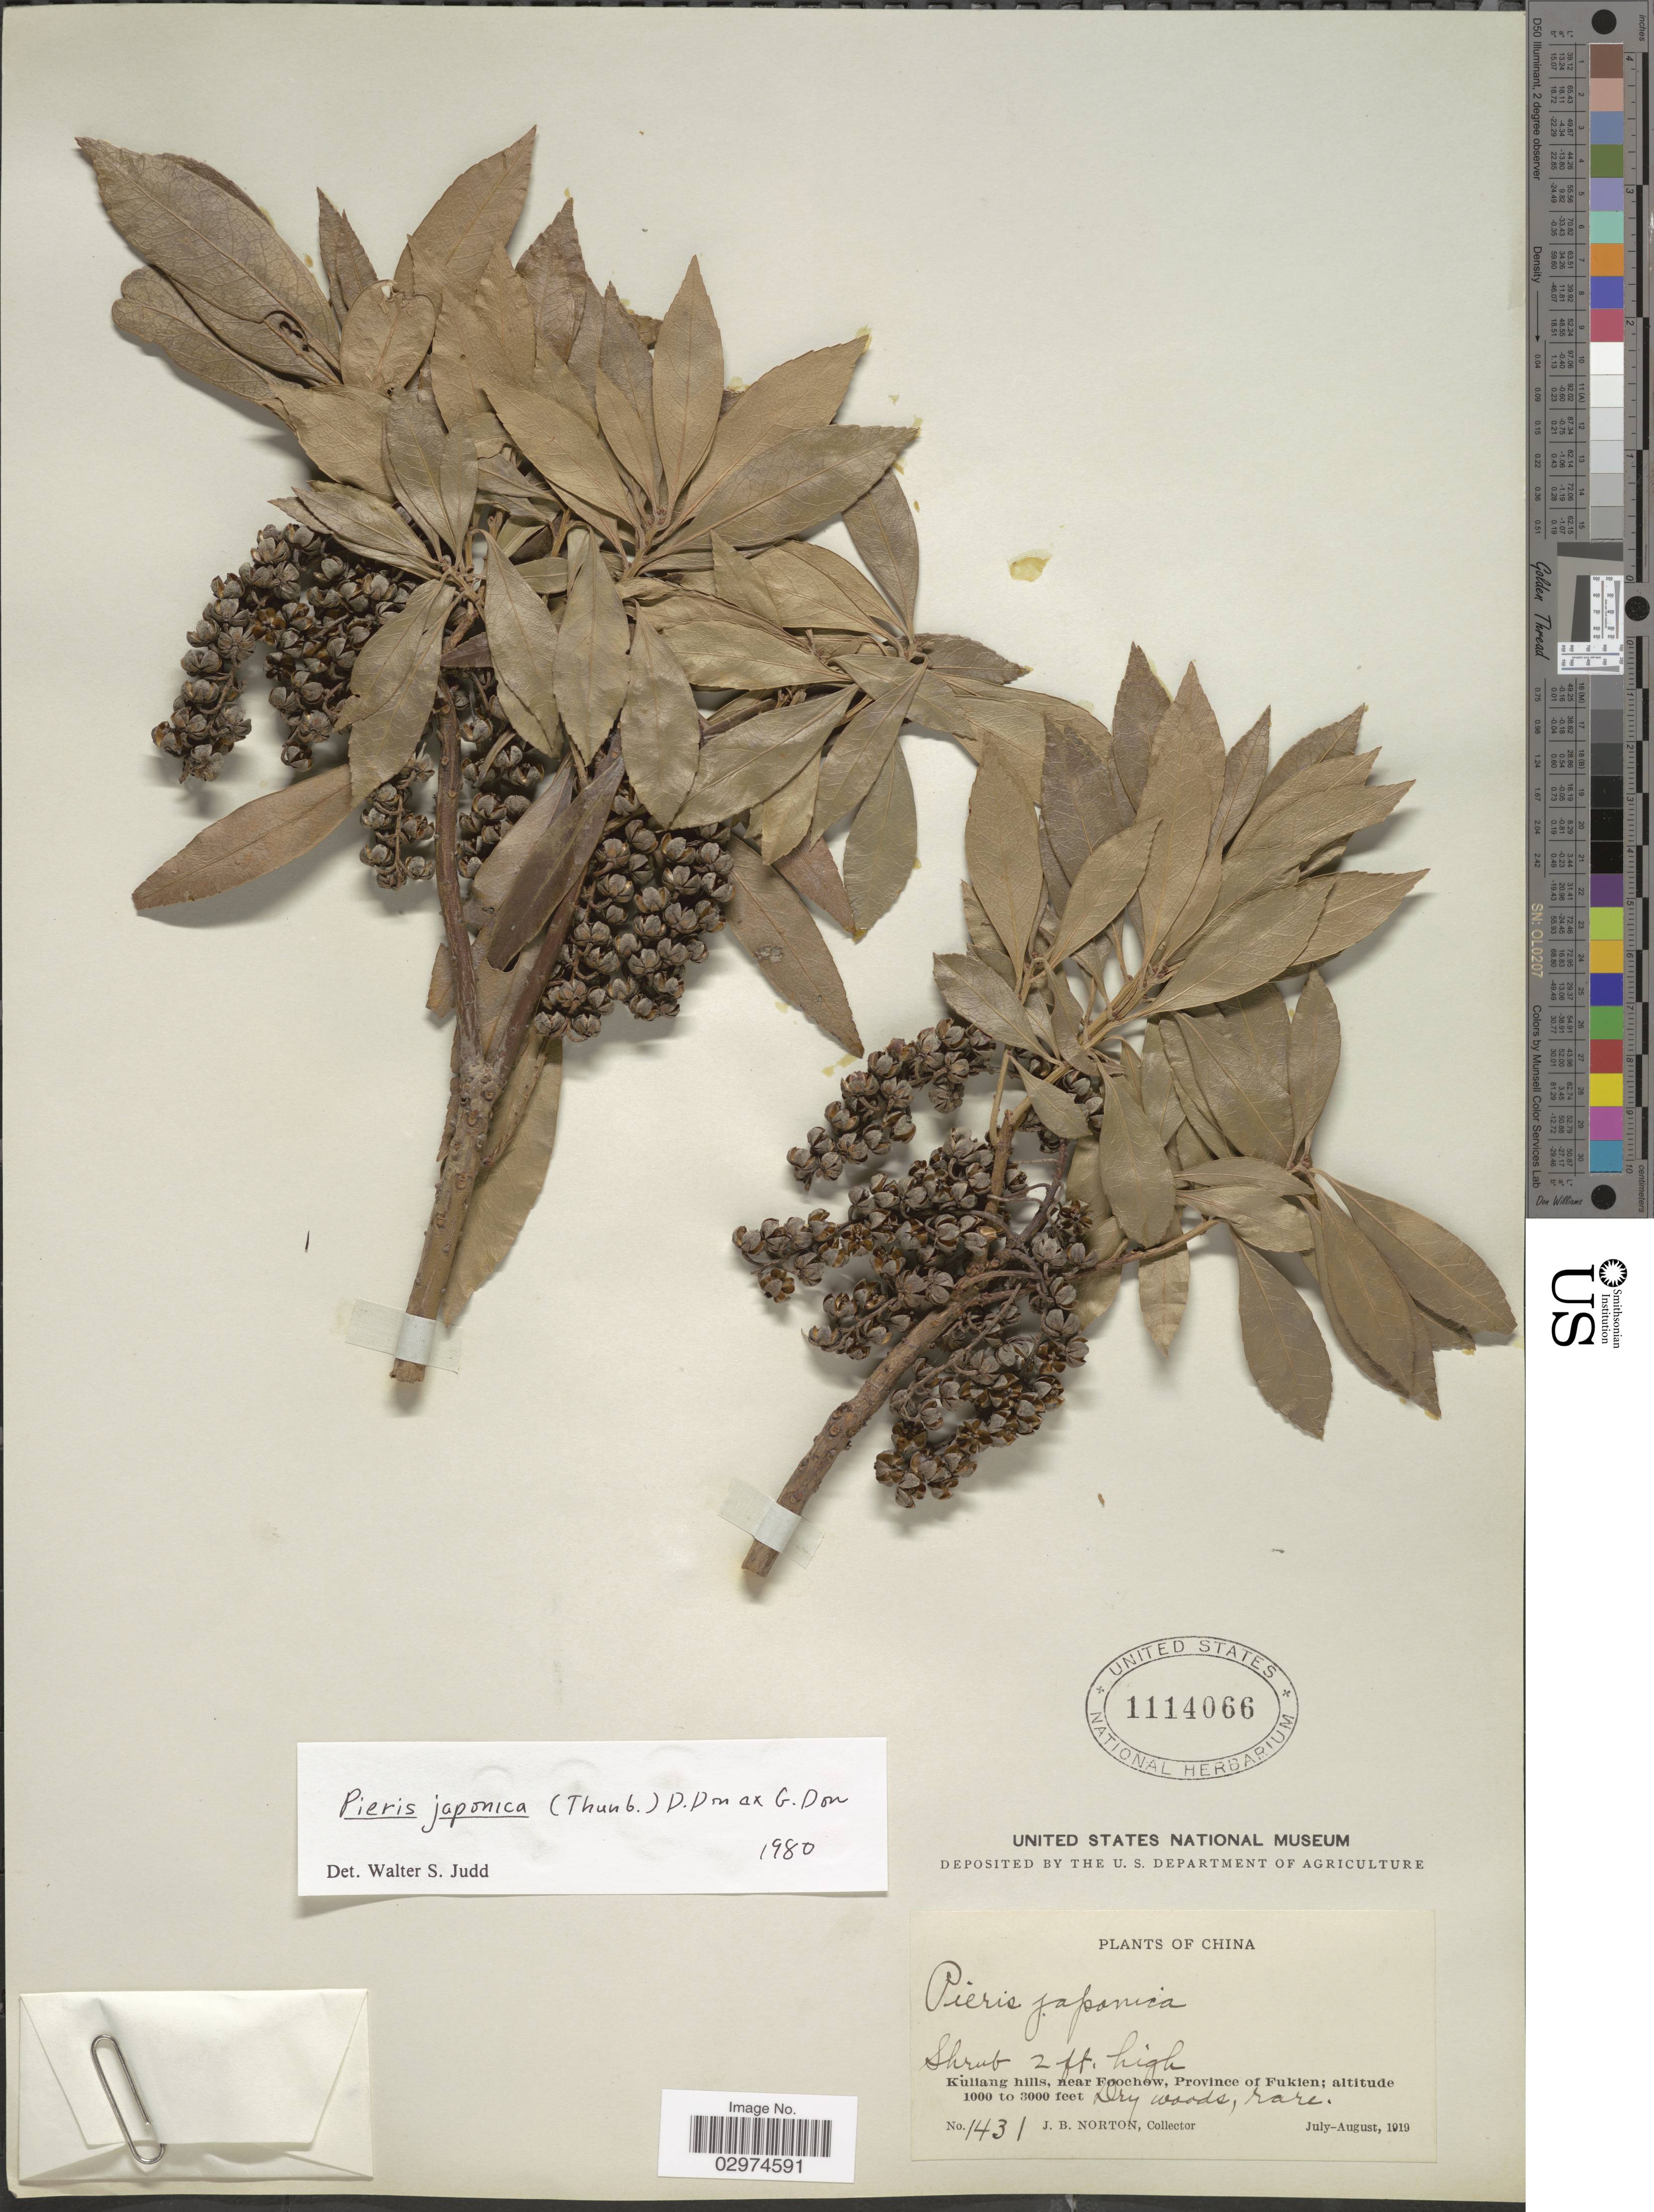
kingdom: Plantae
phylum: Tracheophyta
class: Magnoliopsida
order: Ericales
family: Ericaceae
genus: Pieris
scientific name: Pieris japonica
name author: (Thunb.) D. Don ex G. Don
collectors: J. B. Norton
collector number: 1431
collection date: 1919-07/1919-08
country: China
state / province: Fujian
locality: Kuliang hills, near Foochow, Province of Fukien.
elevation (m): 305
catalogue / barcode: US 1114066